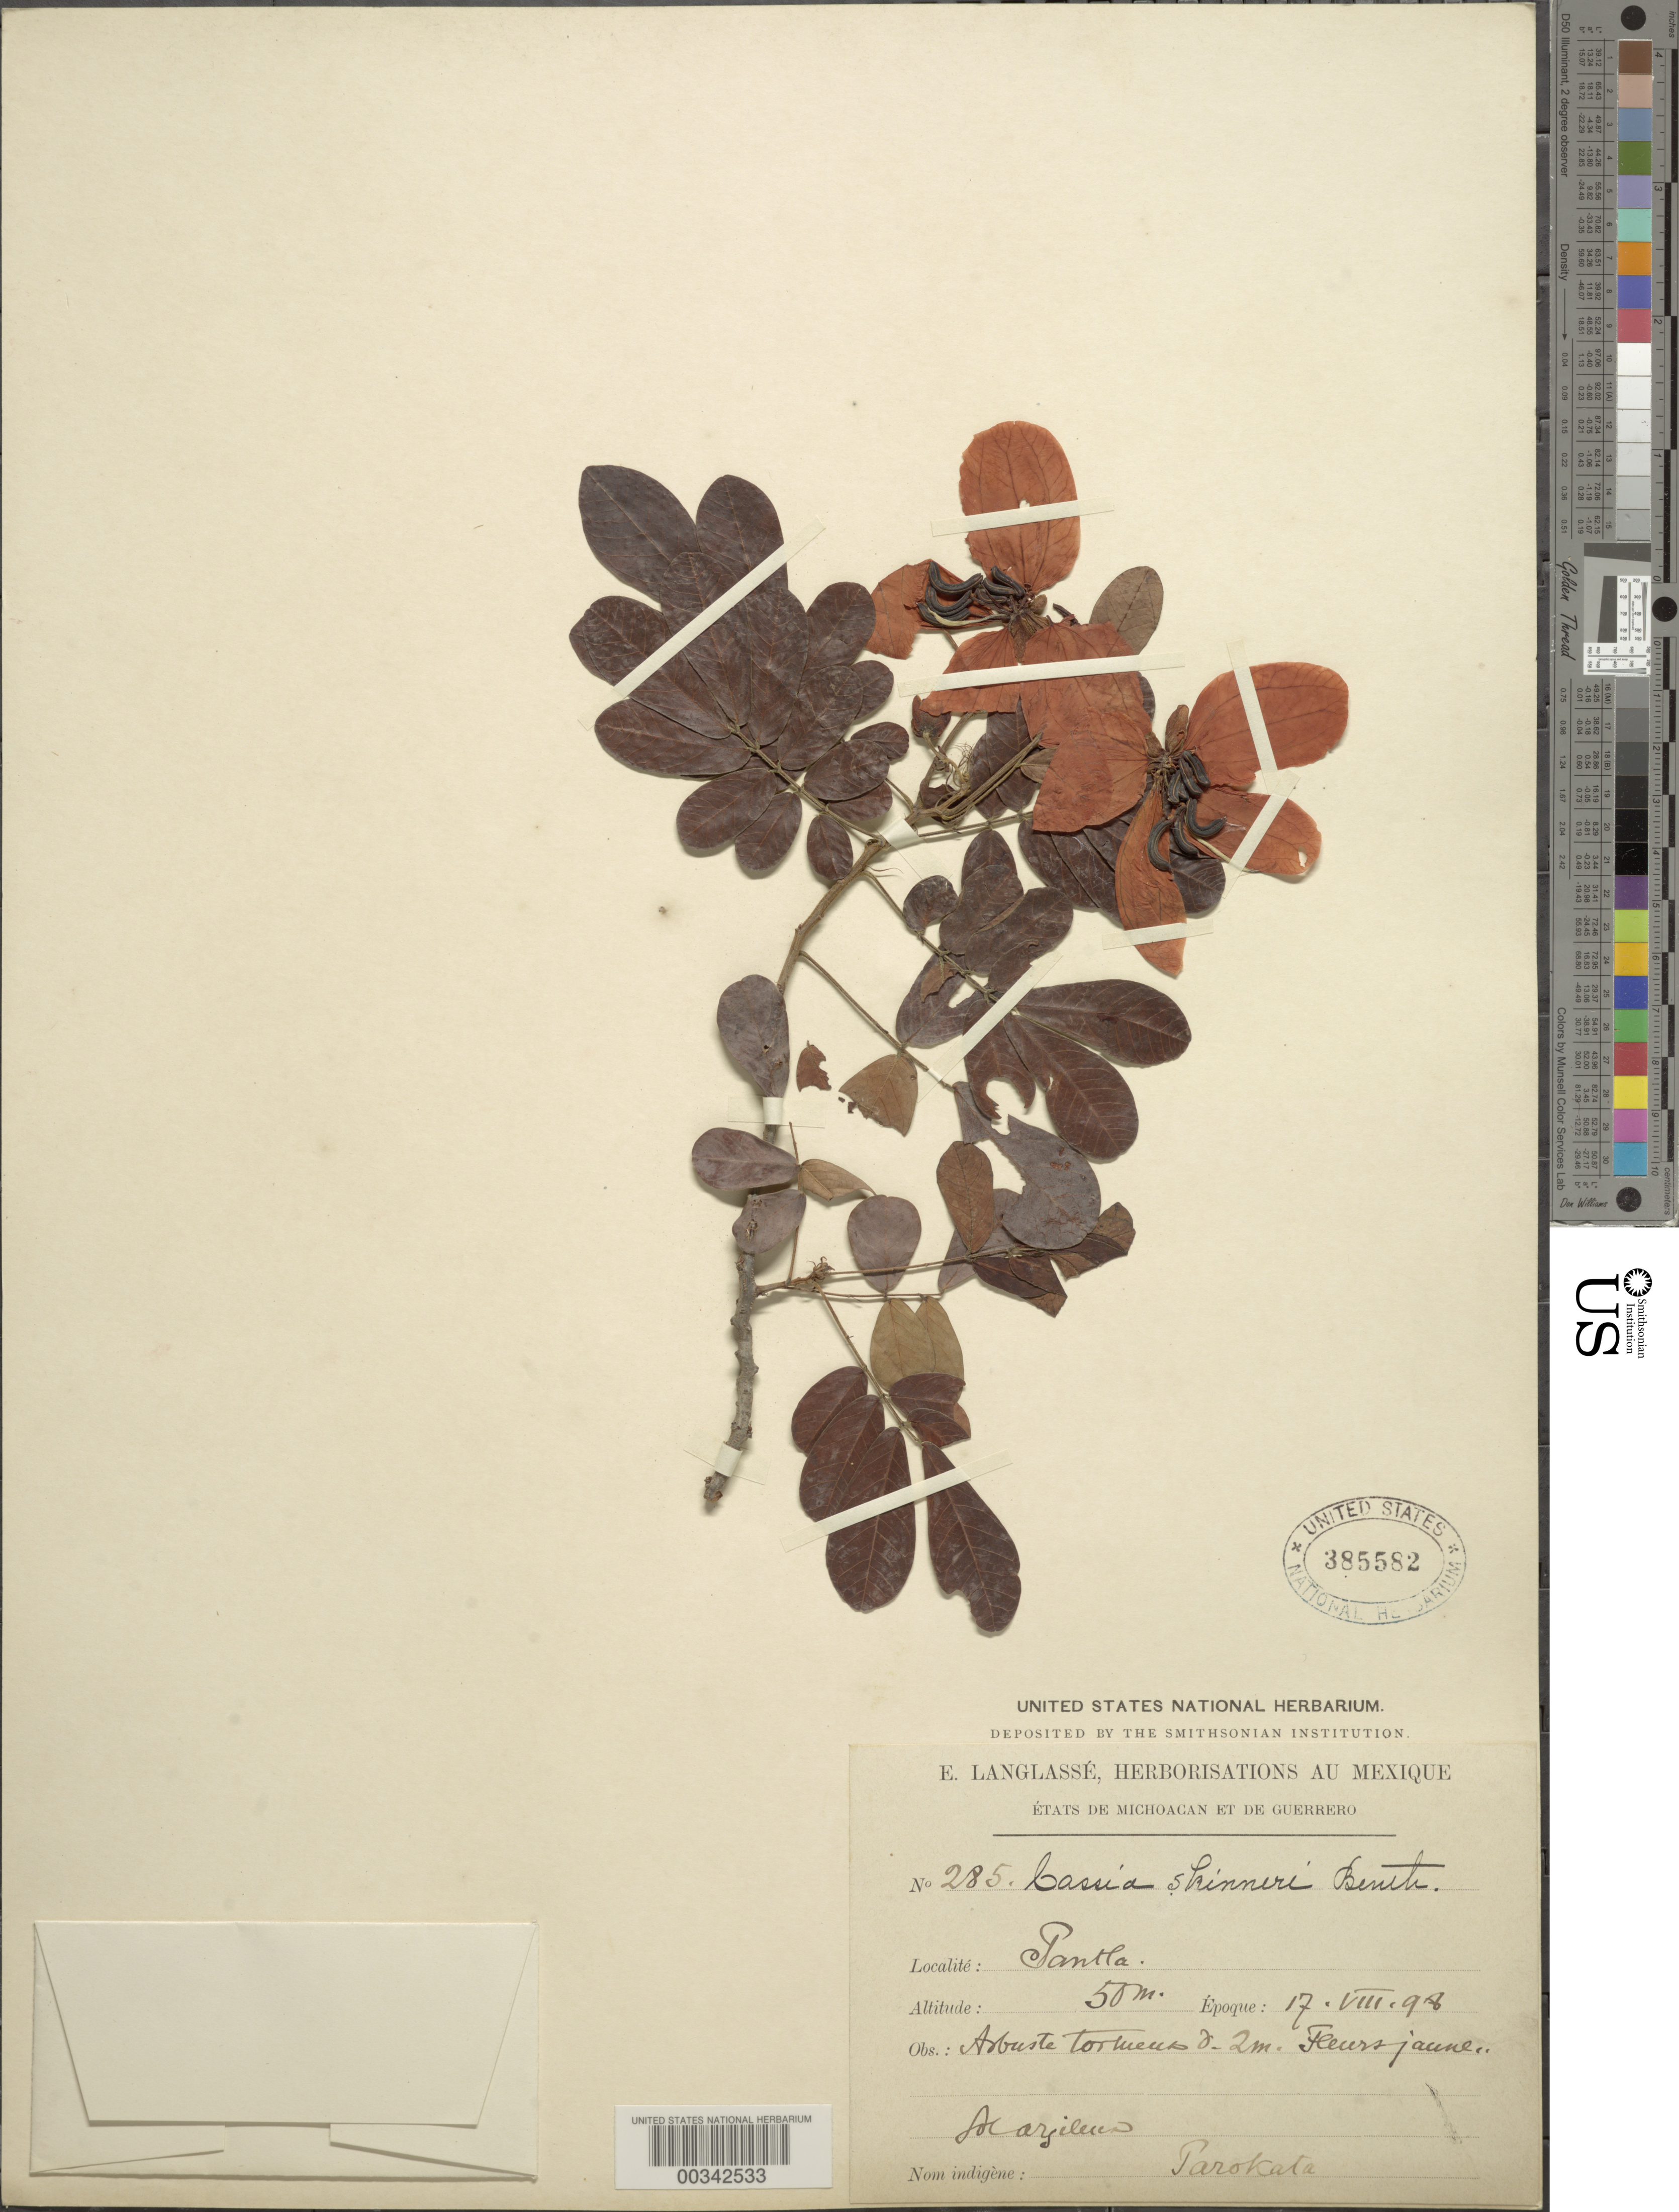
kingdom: Plantae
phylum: Tracheophyta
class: Magnoliopsida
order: Fabales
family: Fabaceae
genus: Senna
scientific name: Senna skinneri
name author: (Benth.) H.S. Irwin & Barneby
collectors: E. Langlassé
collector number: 285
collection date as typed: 17 Aug 1898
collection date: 1898-08-17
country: Mexico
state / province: Guerrero / Michoacán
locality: Pantla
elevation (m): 50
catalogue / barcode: US 385582